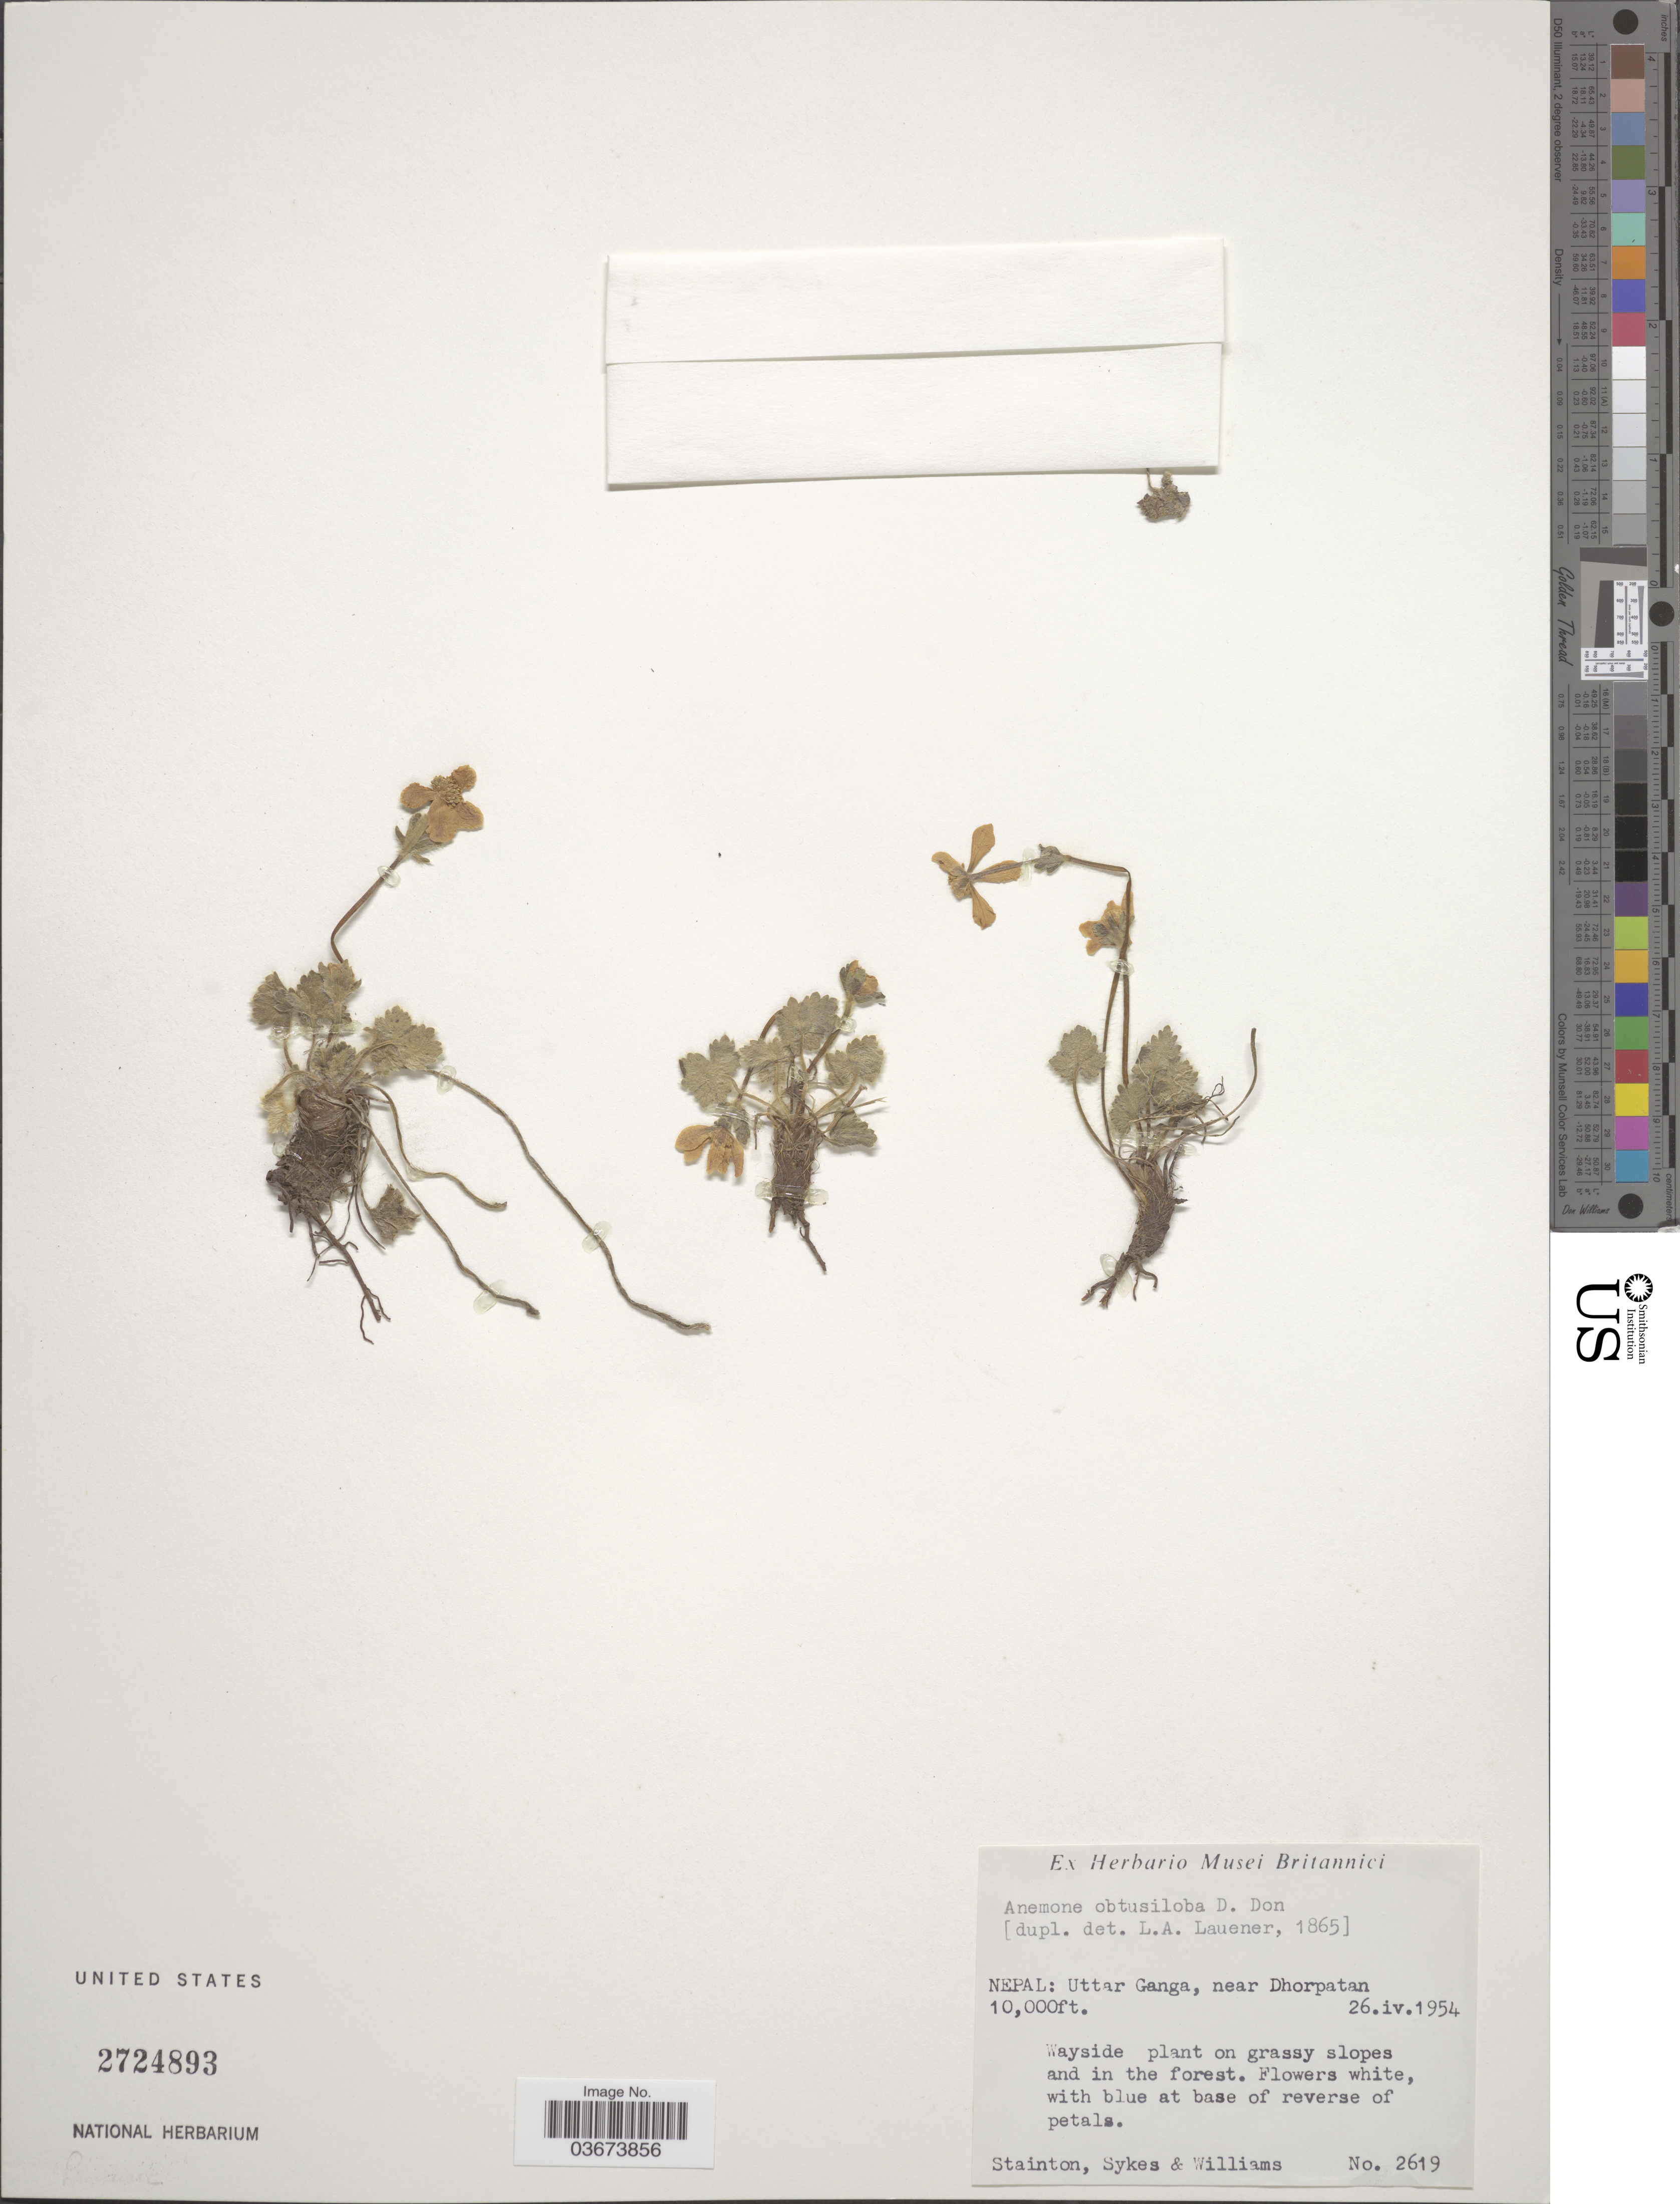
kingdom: Plantae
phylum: Tracheophyta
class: Magnoliopsida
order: Ranunculales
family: Ranunculaceae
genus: Anemone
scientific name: Anemone obtusiloba subsp. obtusiloba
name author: D. Don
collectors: -. Stainton, Sykes, -- & -- Williams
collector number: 2619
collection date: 1954-04-26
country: Nepal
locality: Uttar Ganga, near Dhorpatan.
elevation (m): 3048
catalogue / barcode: US 2724893